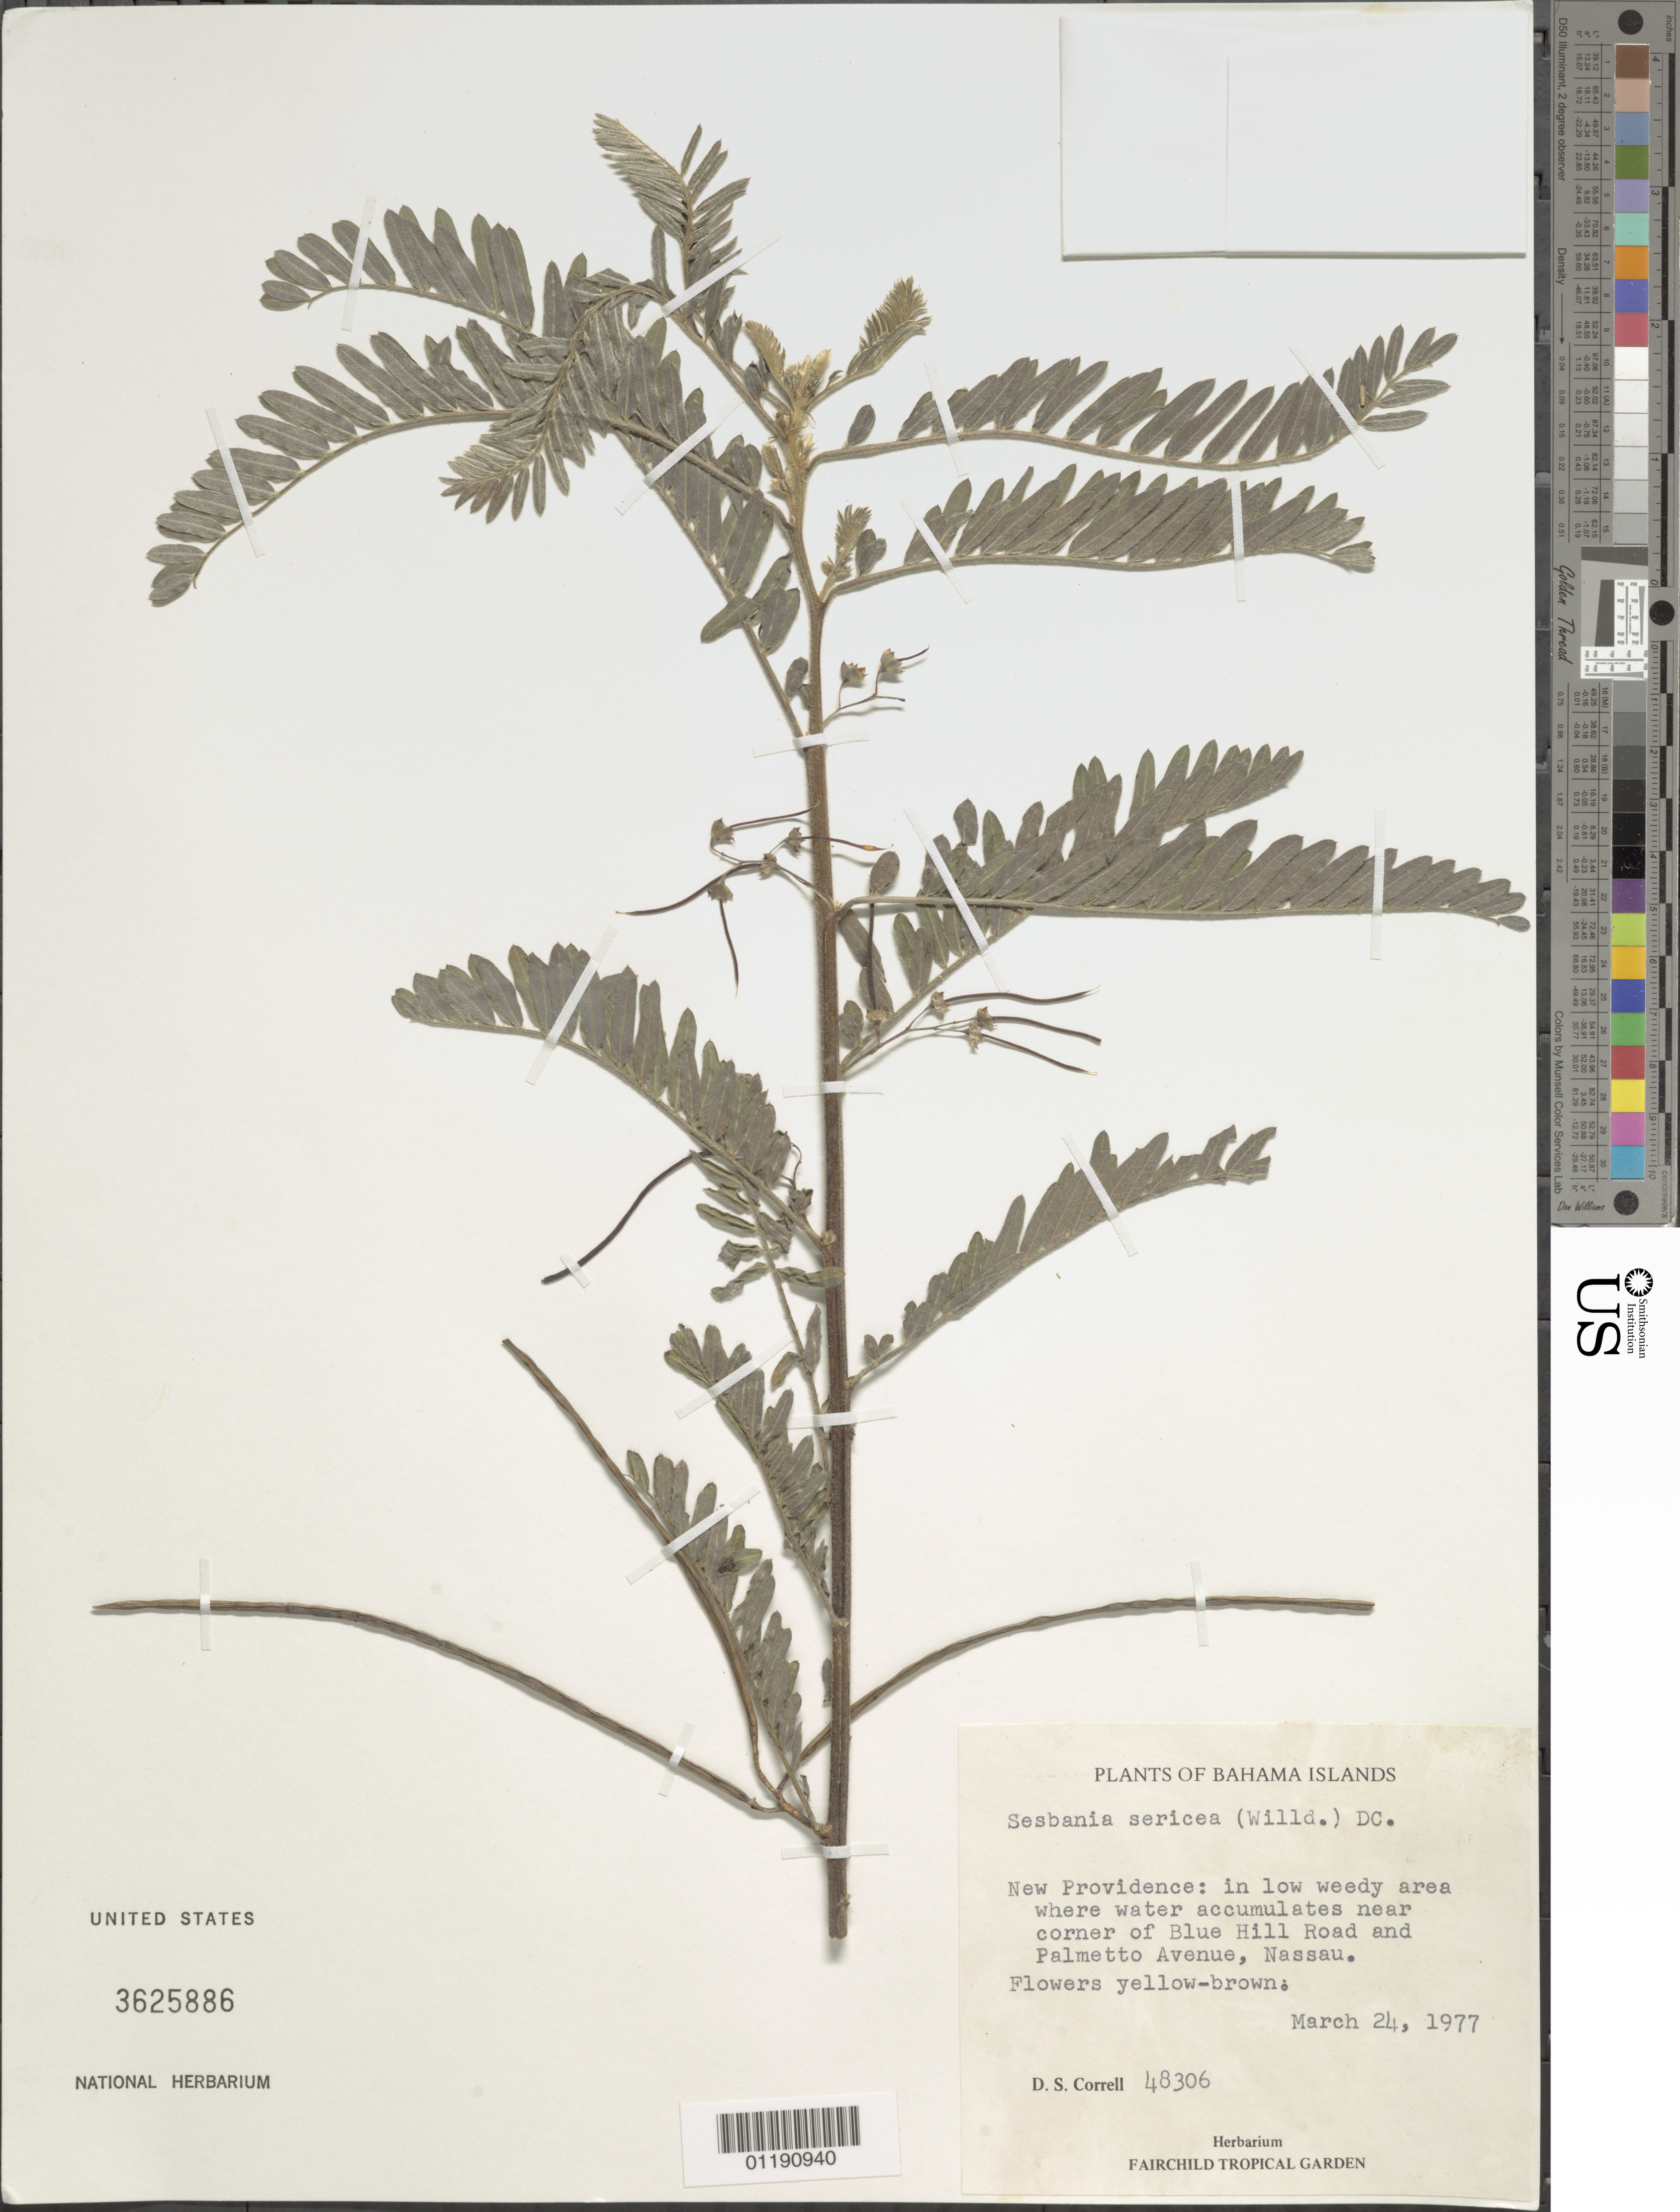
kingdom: Plantae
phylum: Tracheophyta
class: Magnoliopsida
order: Fabales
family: Fabaceae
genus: Sesbania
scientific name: Sesbania sericea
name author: (Willd.) Link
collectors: D. S. Correll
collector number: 48306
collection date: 1977-03-24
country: Bahamas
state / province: New Providence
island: New Providence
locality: New Providence: near corner of Blue Hill Road and Palmetto Avenue, Nassau.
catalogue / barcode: US 3625886